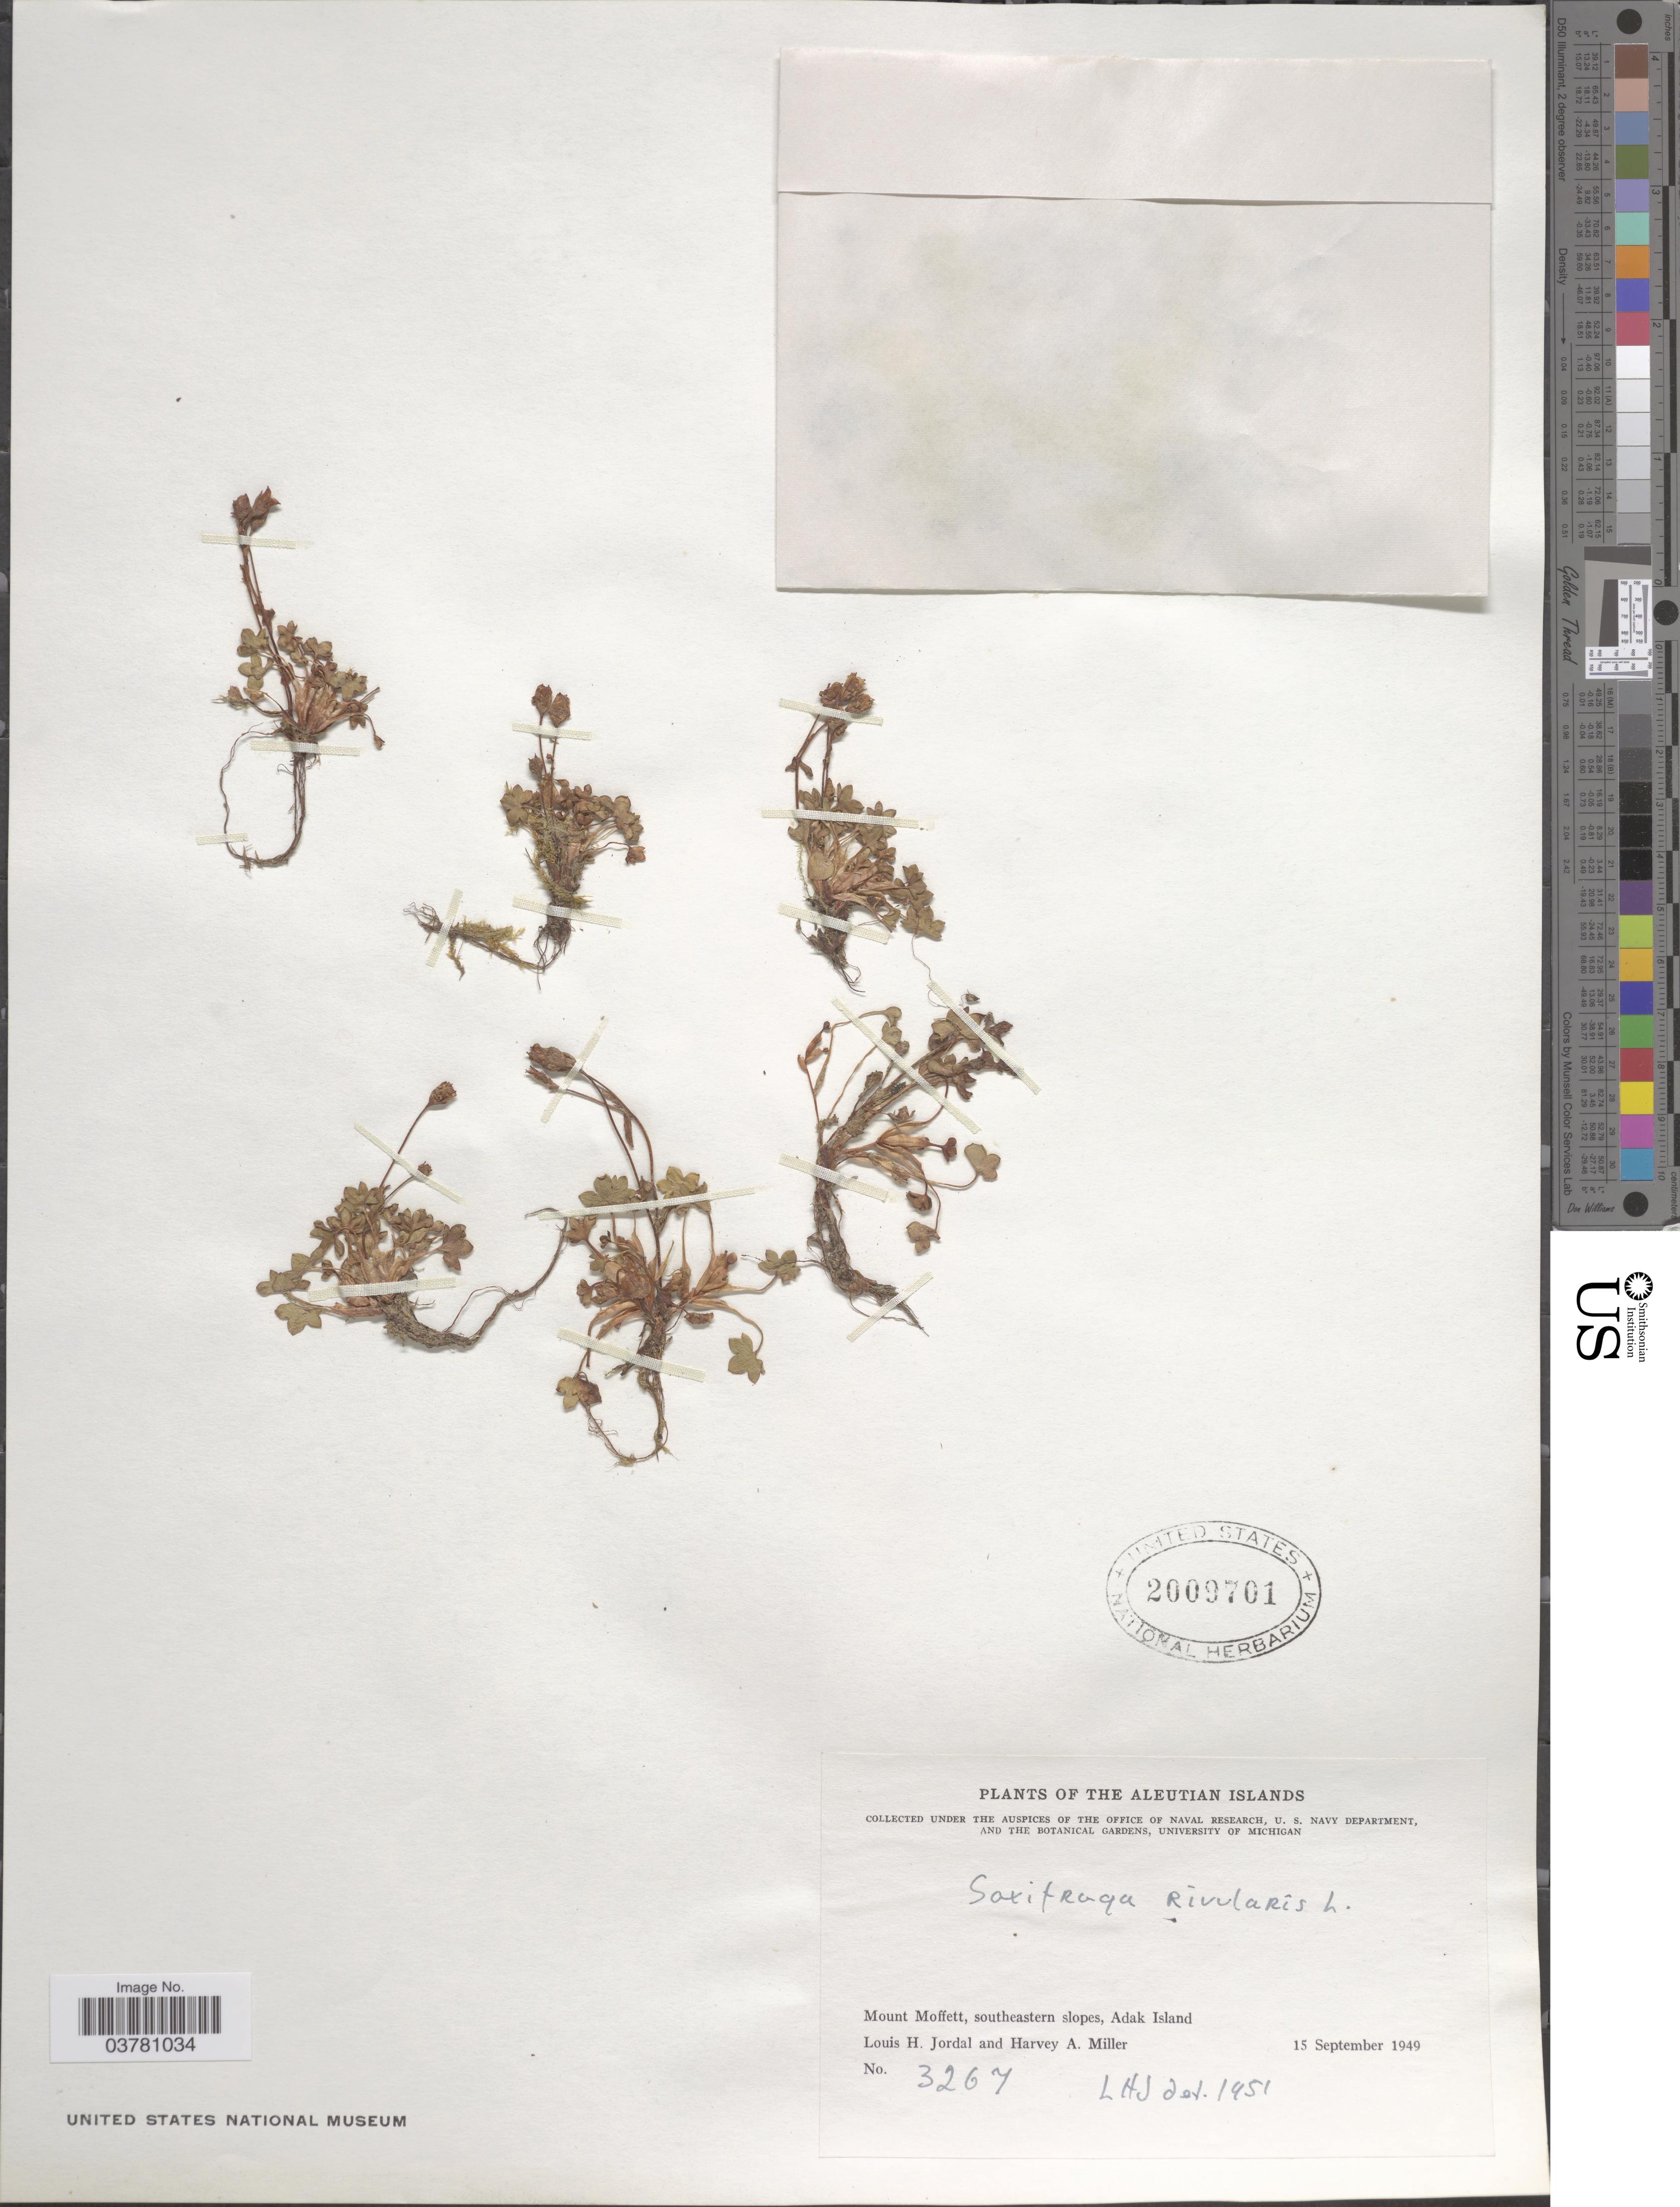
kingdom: Plantae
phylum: Tracheophyta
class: Magnoliopsida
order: Saxifragales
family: Saxifragaceae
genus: Saxifraga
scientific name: Saxifraga rivularis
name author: L.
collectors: L. Jordal & H. A. Miller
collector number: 3267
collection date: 1949-09-15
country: United States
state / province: Alaska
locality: The Aleutian Islands. Mount Moffett, southeastern slopes, Adak Island.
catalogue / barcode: US 2009701